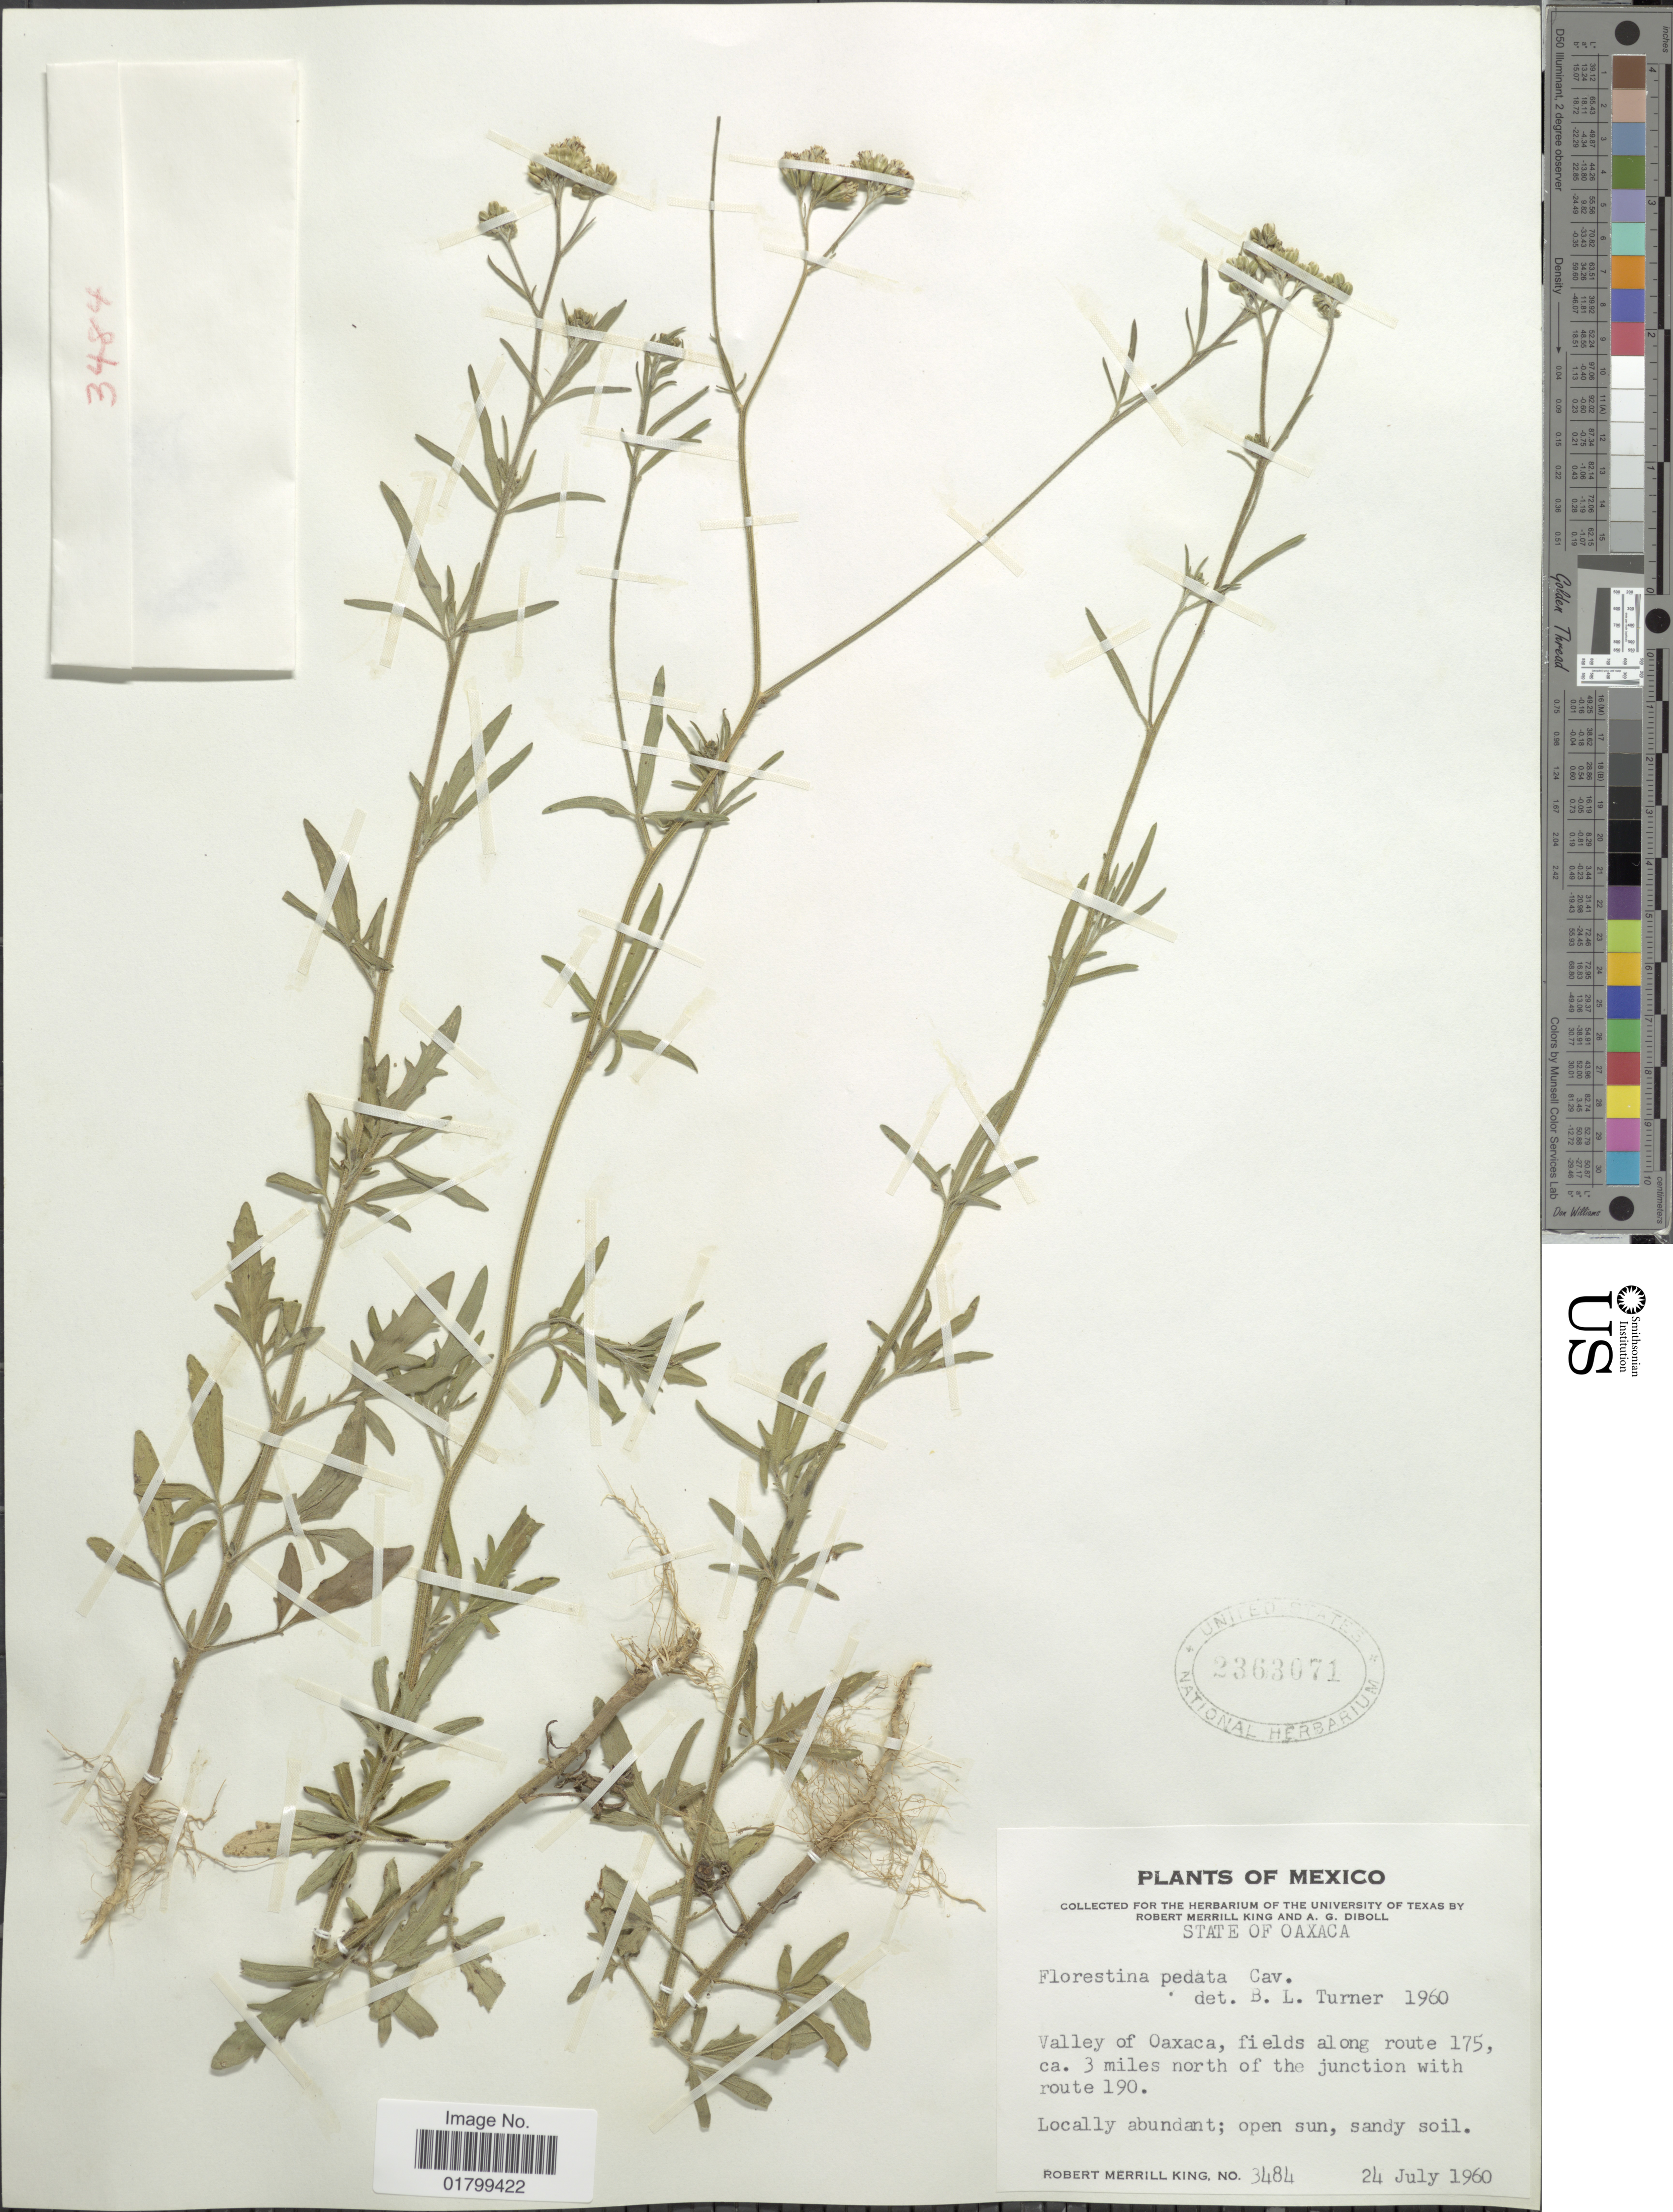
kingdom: Plantae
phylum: Tracheophyta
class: Magnoliopsida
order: Asterales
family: Asteraceae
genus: Florestina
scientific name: Florestina pedata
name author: (Cav.) Cass.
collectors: R. M. King & A. Diboll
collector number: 3484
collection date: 1960-07-24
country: Mexico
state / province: Oaxaca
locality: Valley of Oaxaca, fields along route 175, ca. 3 miles north of the junction with route 190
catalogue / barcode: US 2363071